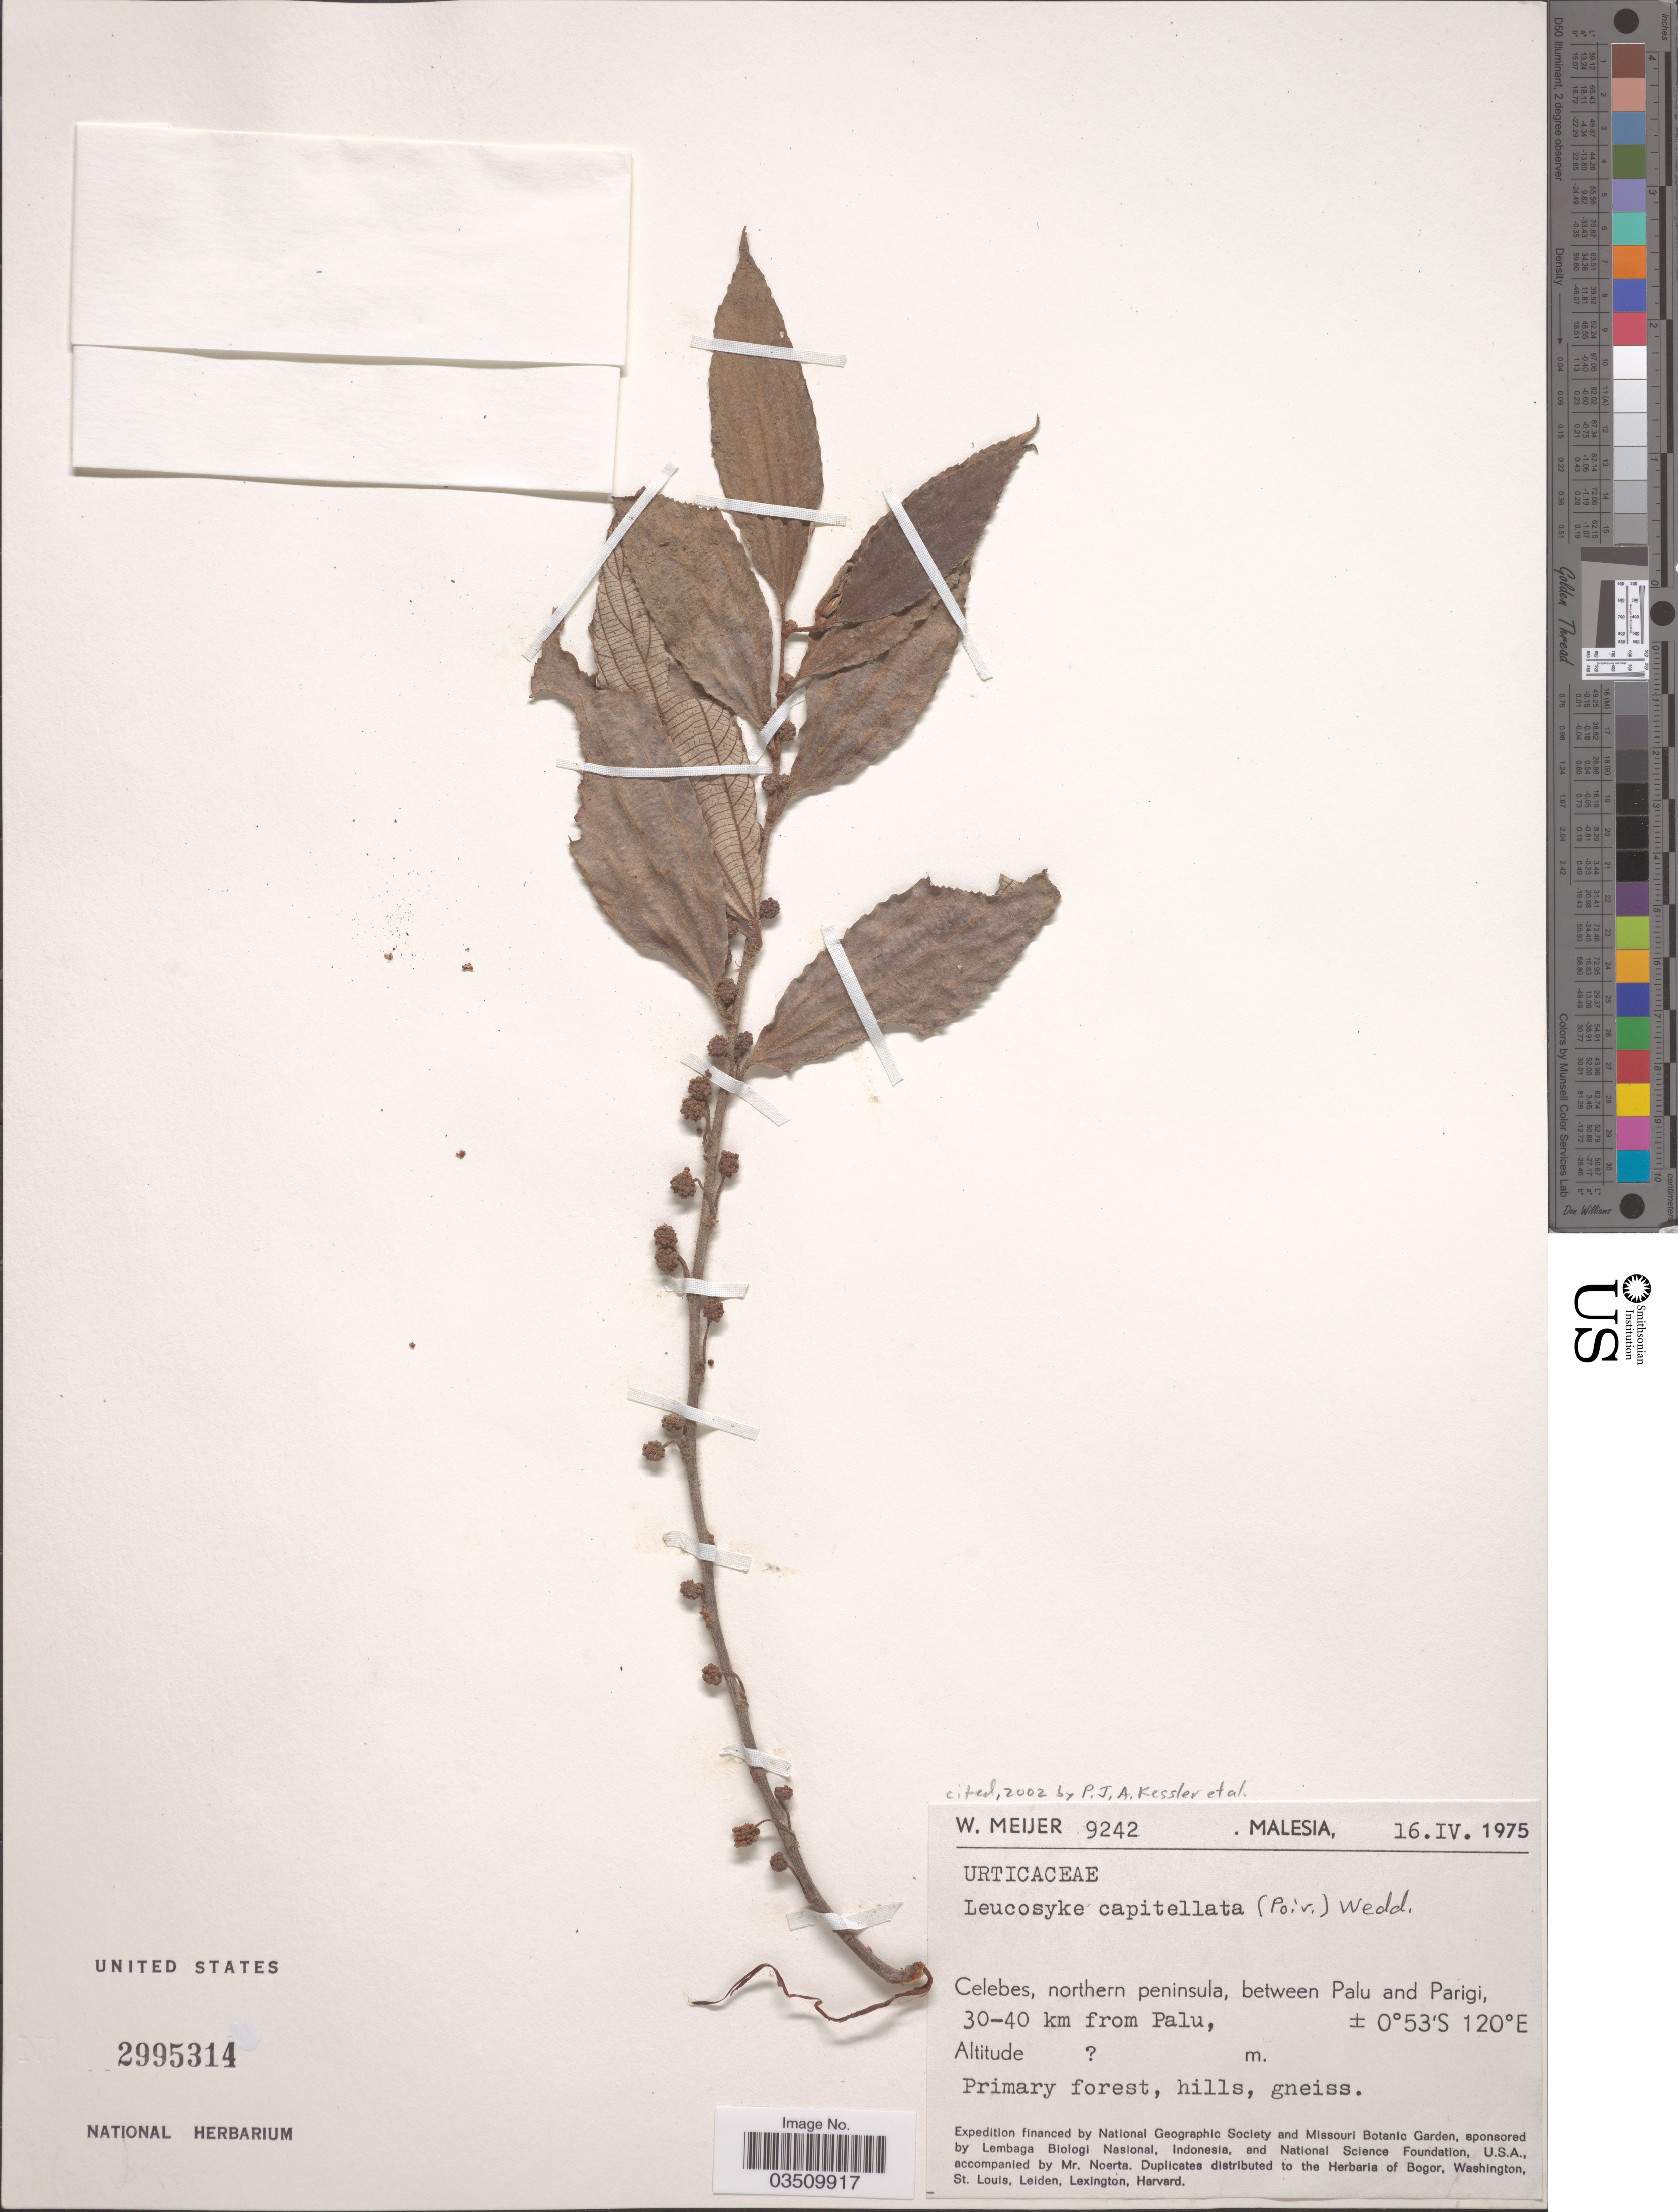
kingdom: Plantae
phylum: Tracheophyta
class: Magnoliopsida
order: Rosales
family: Urticaceae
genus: Leucosyke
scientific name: Leucosyke capitellata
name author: (Poir.) Wedd.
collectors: W. Meijer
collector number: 9242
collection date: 1975-04-16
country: Malaysia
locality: Celebes, northern peninsula, between Palu and Parigi, 30-40 km from Palu.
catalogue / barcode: US 2995314